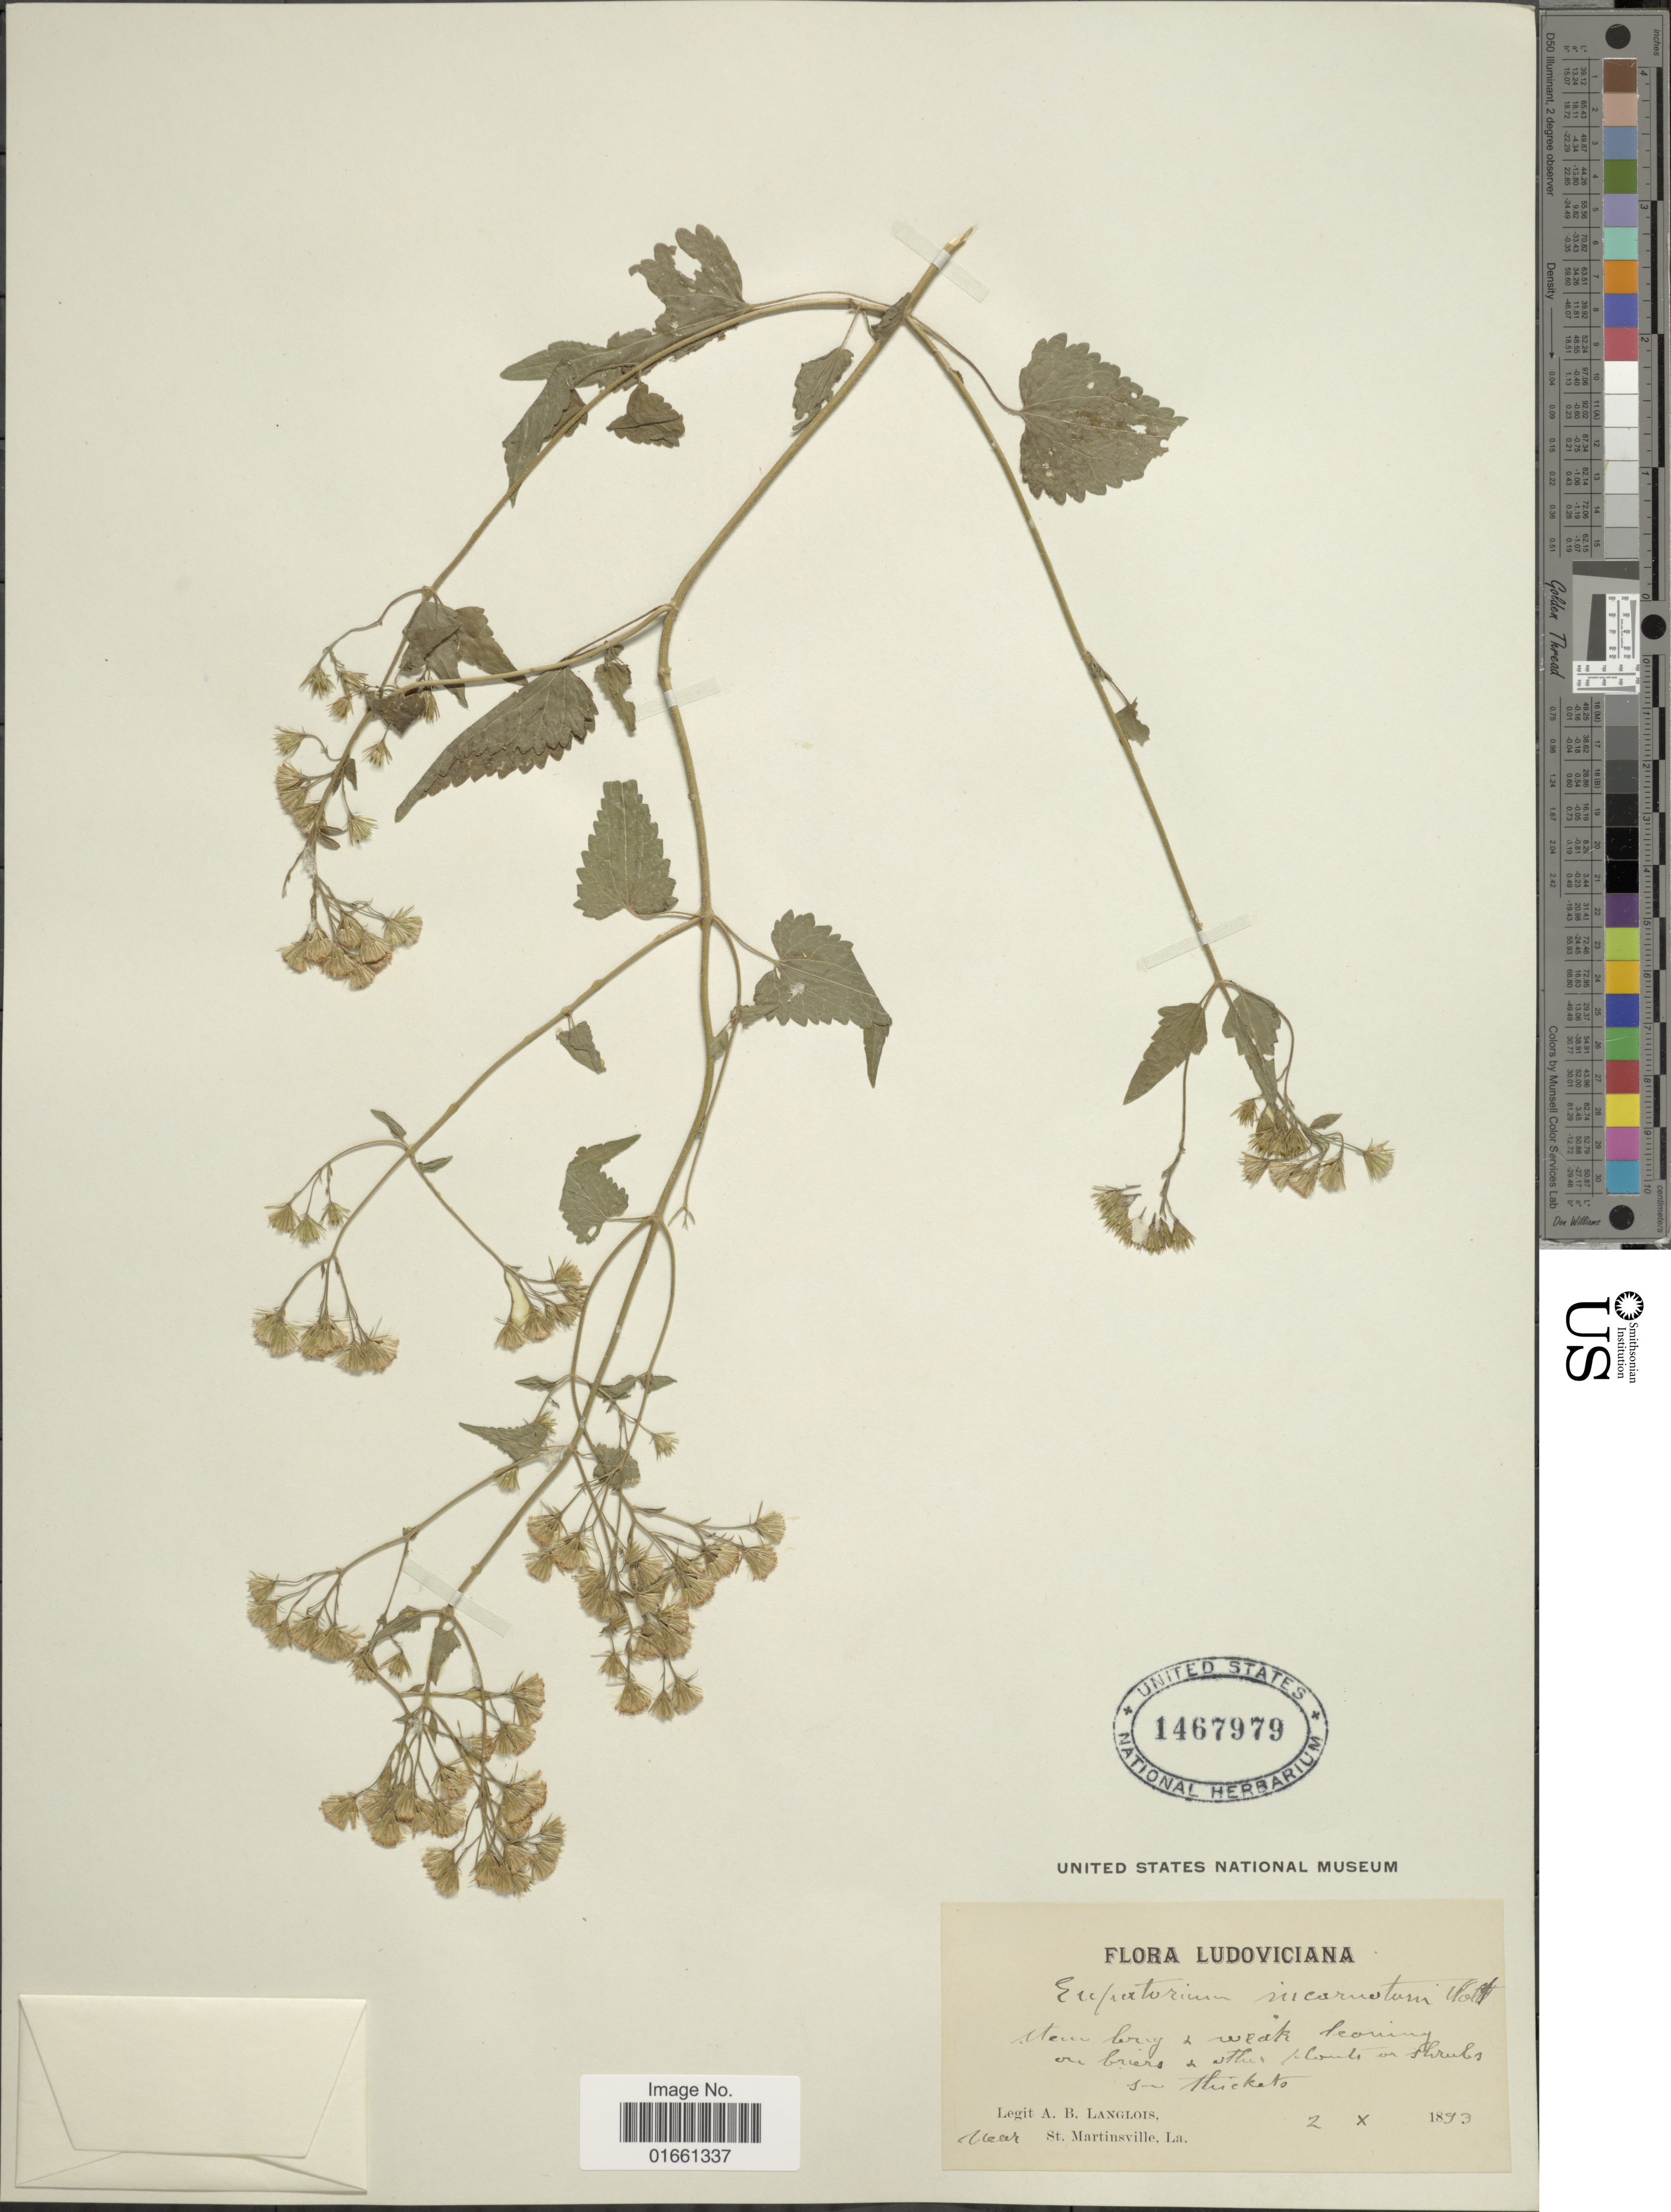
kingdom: Plantae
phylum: Tracheophyta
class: Magnoliopsida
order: Asterales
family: Asteraceae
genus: Fleischmannia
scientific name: Fleischmannia incarnata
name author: (Walter) R.M. King & H. Rob.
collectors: A. Langlois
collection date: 1893-10-02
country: United States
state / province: Louisiana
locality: Near St. Martinsville.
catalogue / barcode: US 1467979